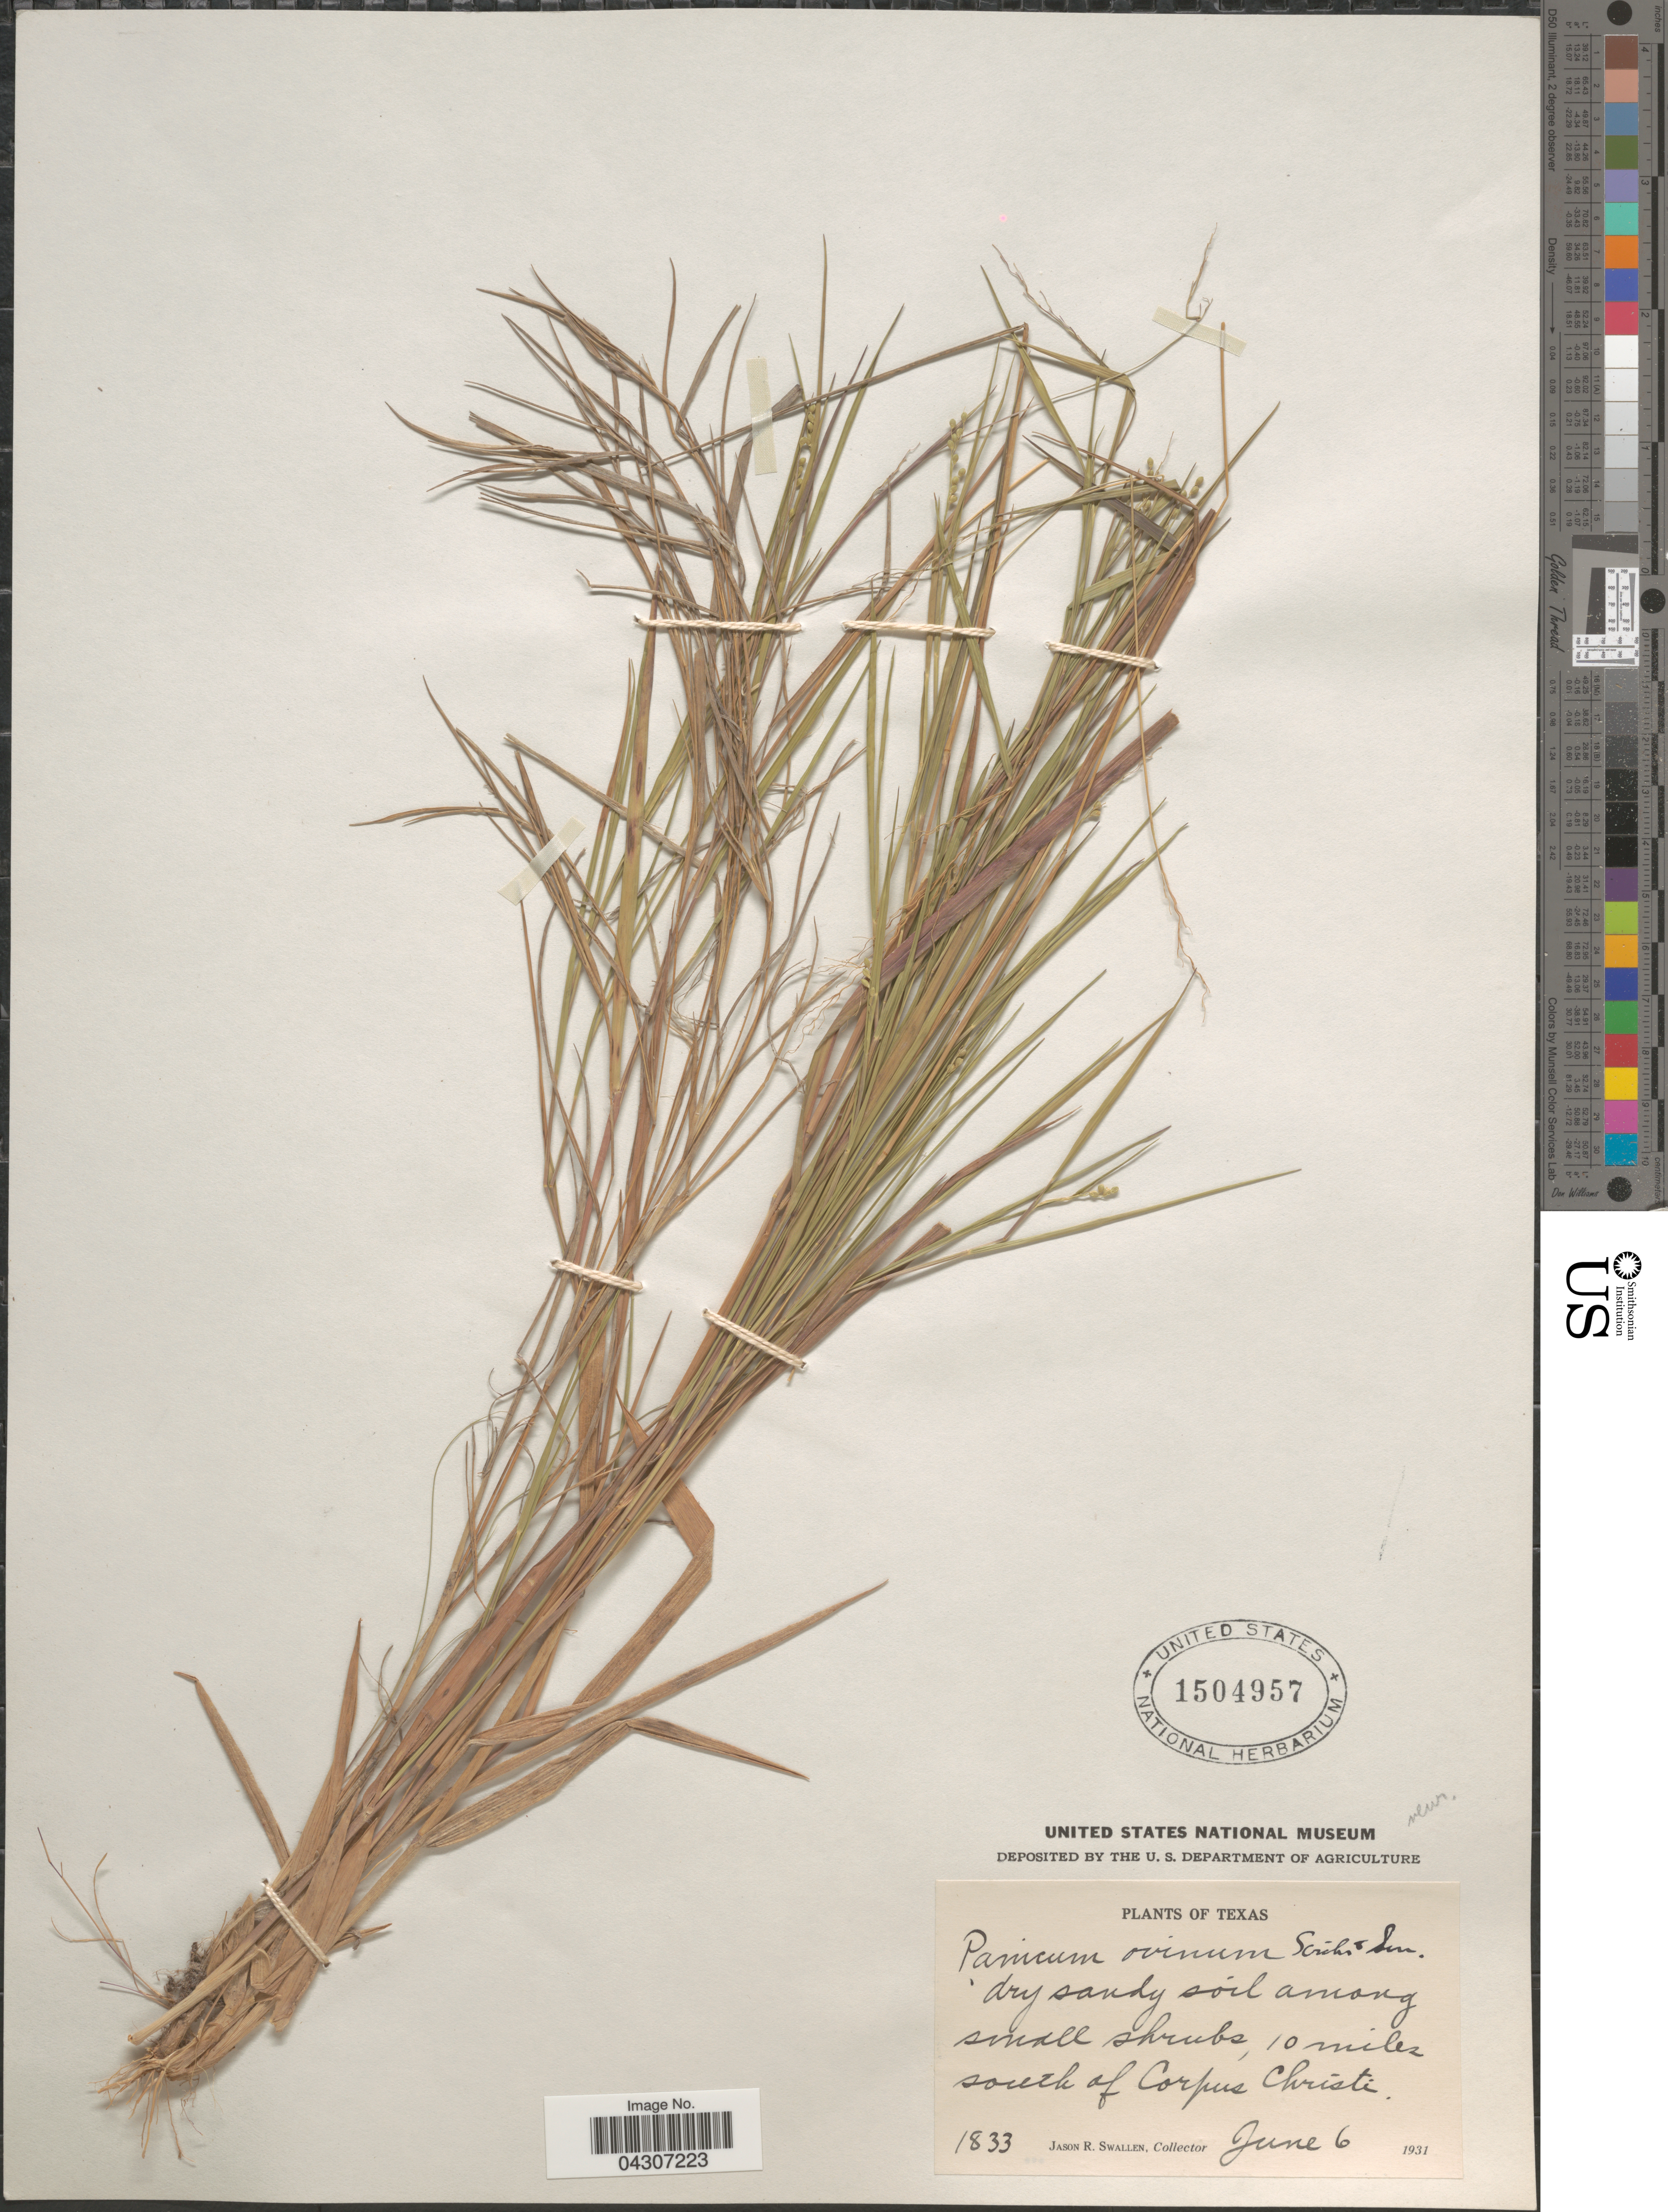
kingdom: Plantae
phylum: Tracheophyta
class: Liliopsida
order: Poales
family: Poaceae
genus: Dichanthelium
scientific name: Dichanthelium aciculare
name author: (Desv. ex Poir.) Gould & C.A. Clark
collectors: J. R. Swallen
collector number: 1833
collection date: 1931-06-06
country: United States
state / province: Texas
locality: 10 miles south of Corpus Christi.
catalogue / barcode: US 1504957